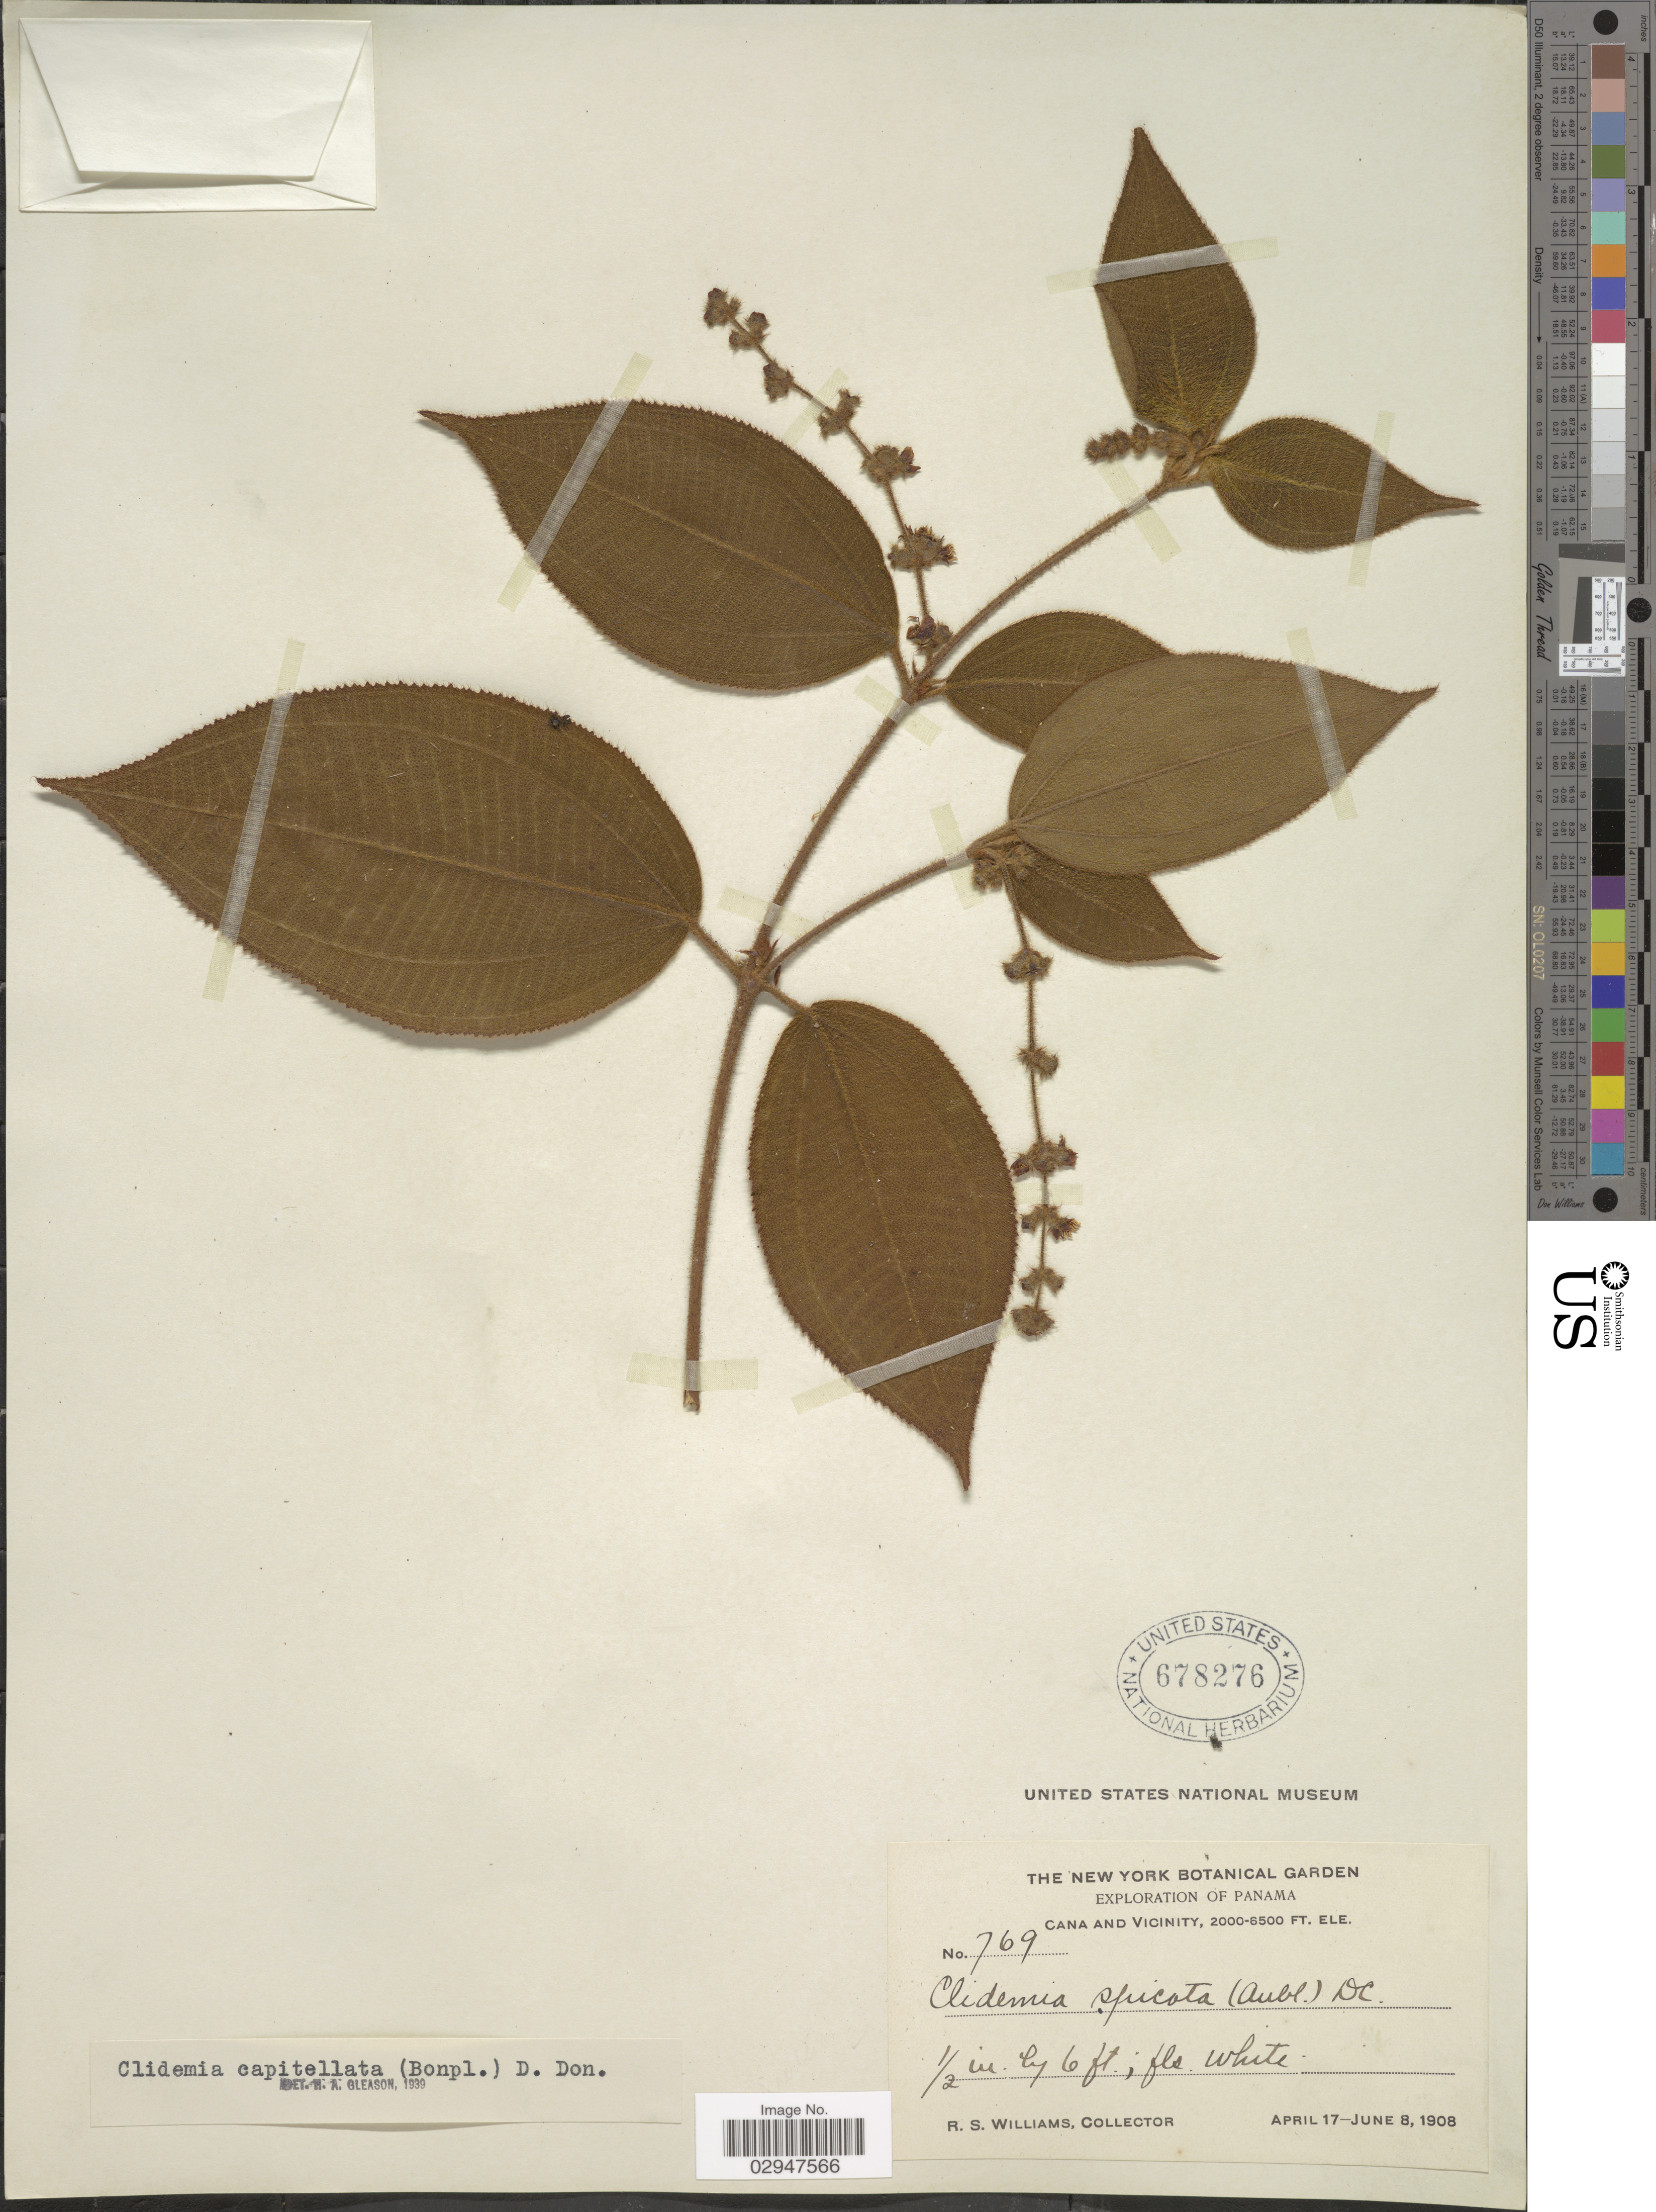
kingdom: Plantae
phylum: Tracheophyta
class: Magnoliopsida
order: Myrtales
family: Melastomataceae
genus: Clidemia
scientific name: Clidemia capitellata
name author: (Bonpl.) D. Don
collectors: R. S. Williams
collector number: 769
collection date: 1908-04-17/1908-06-08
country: Panama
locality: Cana and Vicinity.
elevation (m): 610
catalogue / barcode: US 678276